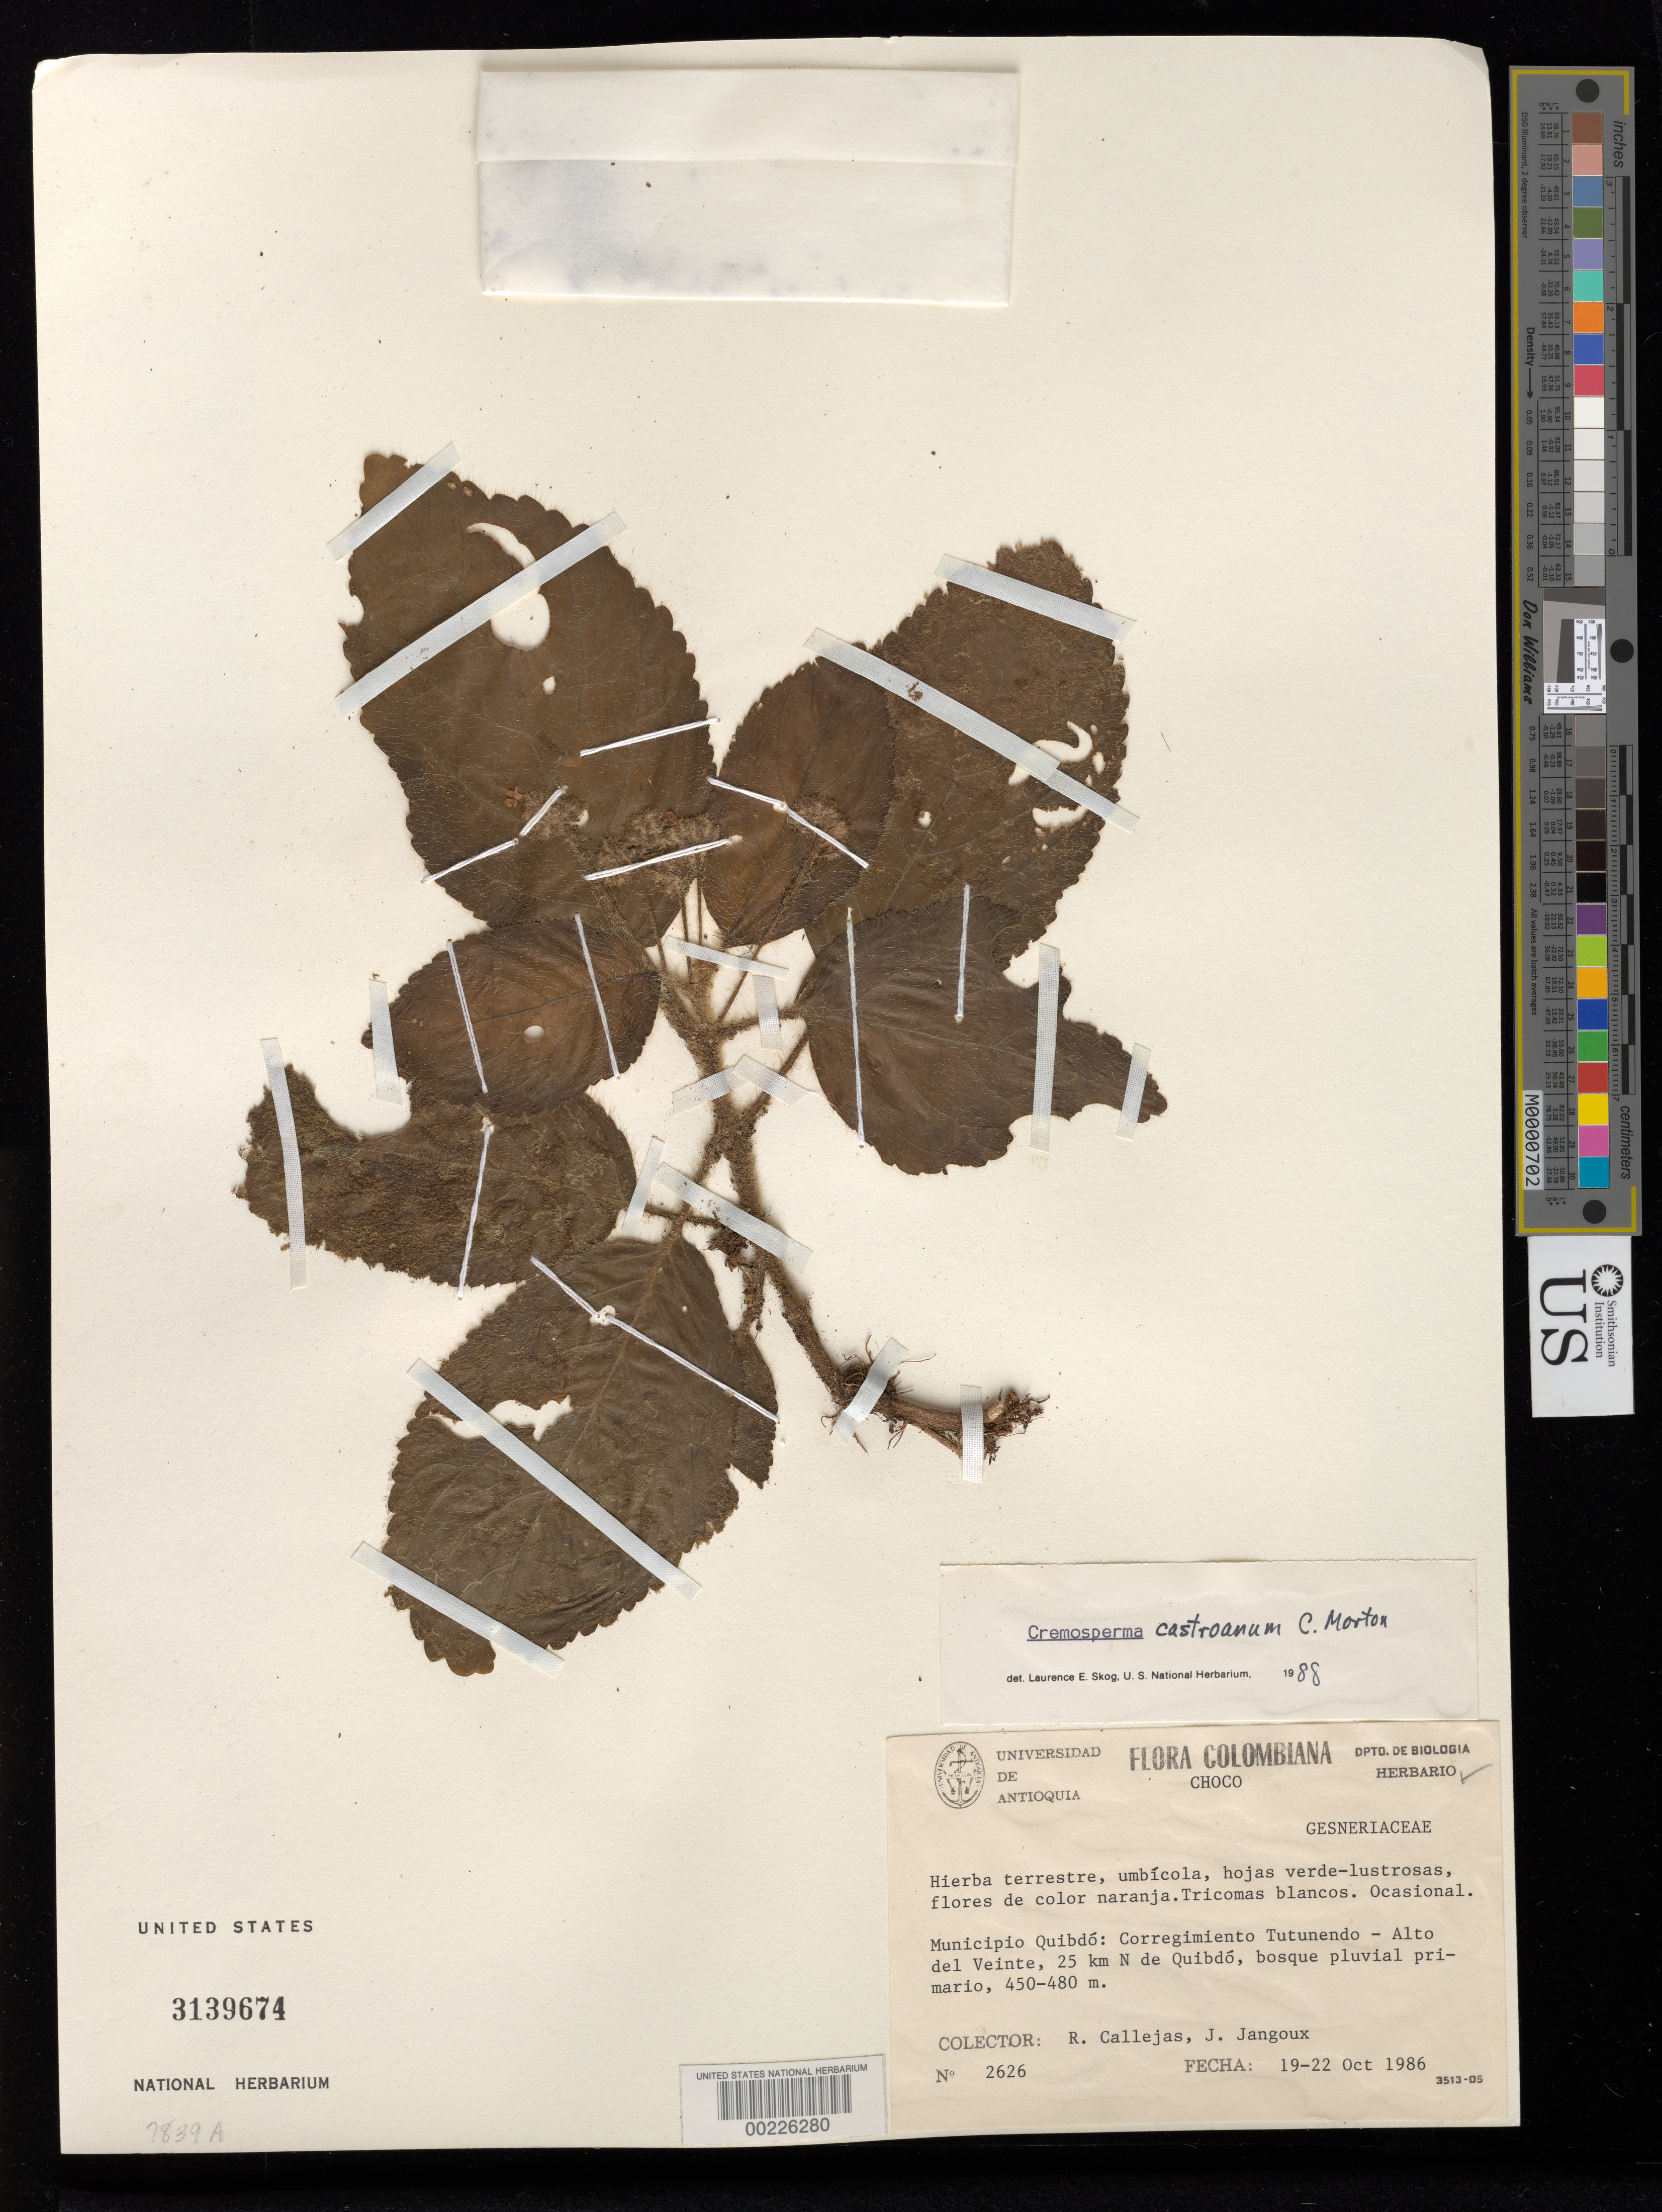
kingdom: Plantae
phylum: Tracheophyta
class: Magnoliopsida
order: Lamiales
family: Gesneriaceae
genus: Cremosperma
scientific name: Cremosperma castroanum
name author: C.V. Morton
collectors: R. Callejas & J. I. Jangoux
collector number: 2626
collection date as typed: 19-22 Oct 1986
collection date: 1986-10-19/1986-10-22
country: Colombia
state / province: Chocó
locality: Mun. of Quibdó, corregimiento Tutunendo - Alto del Veinte, 25 km N of Quibdo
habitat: Primary rain forest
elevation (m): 450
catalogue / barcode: US 3139674